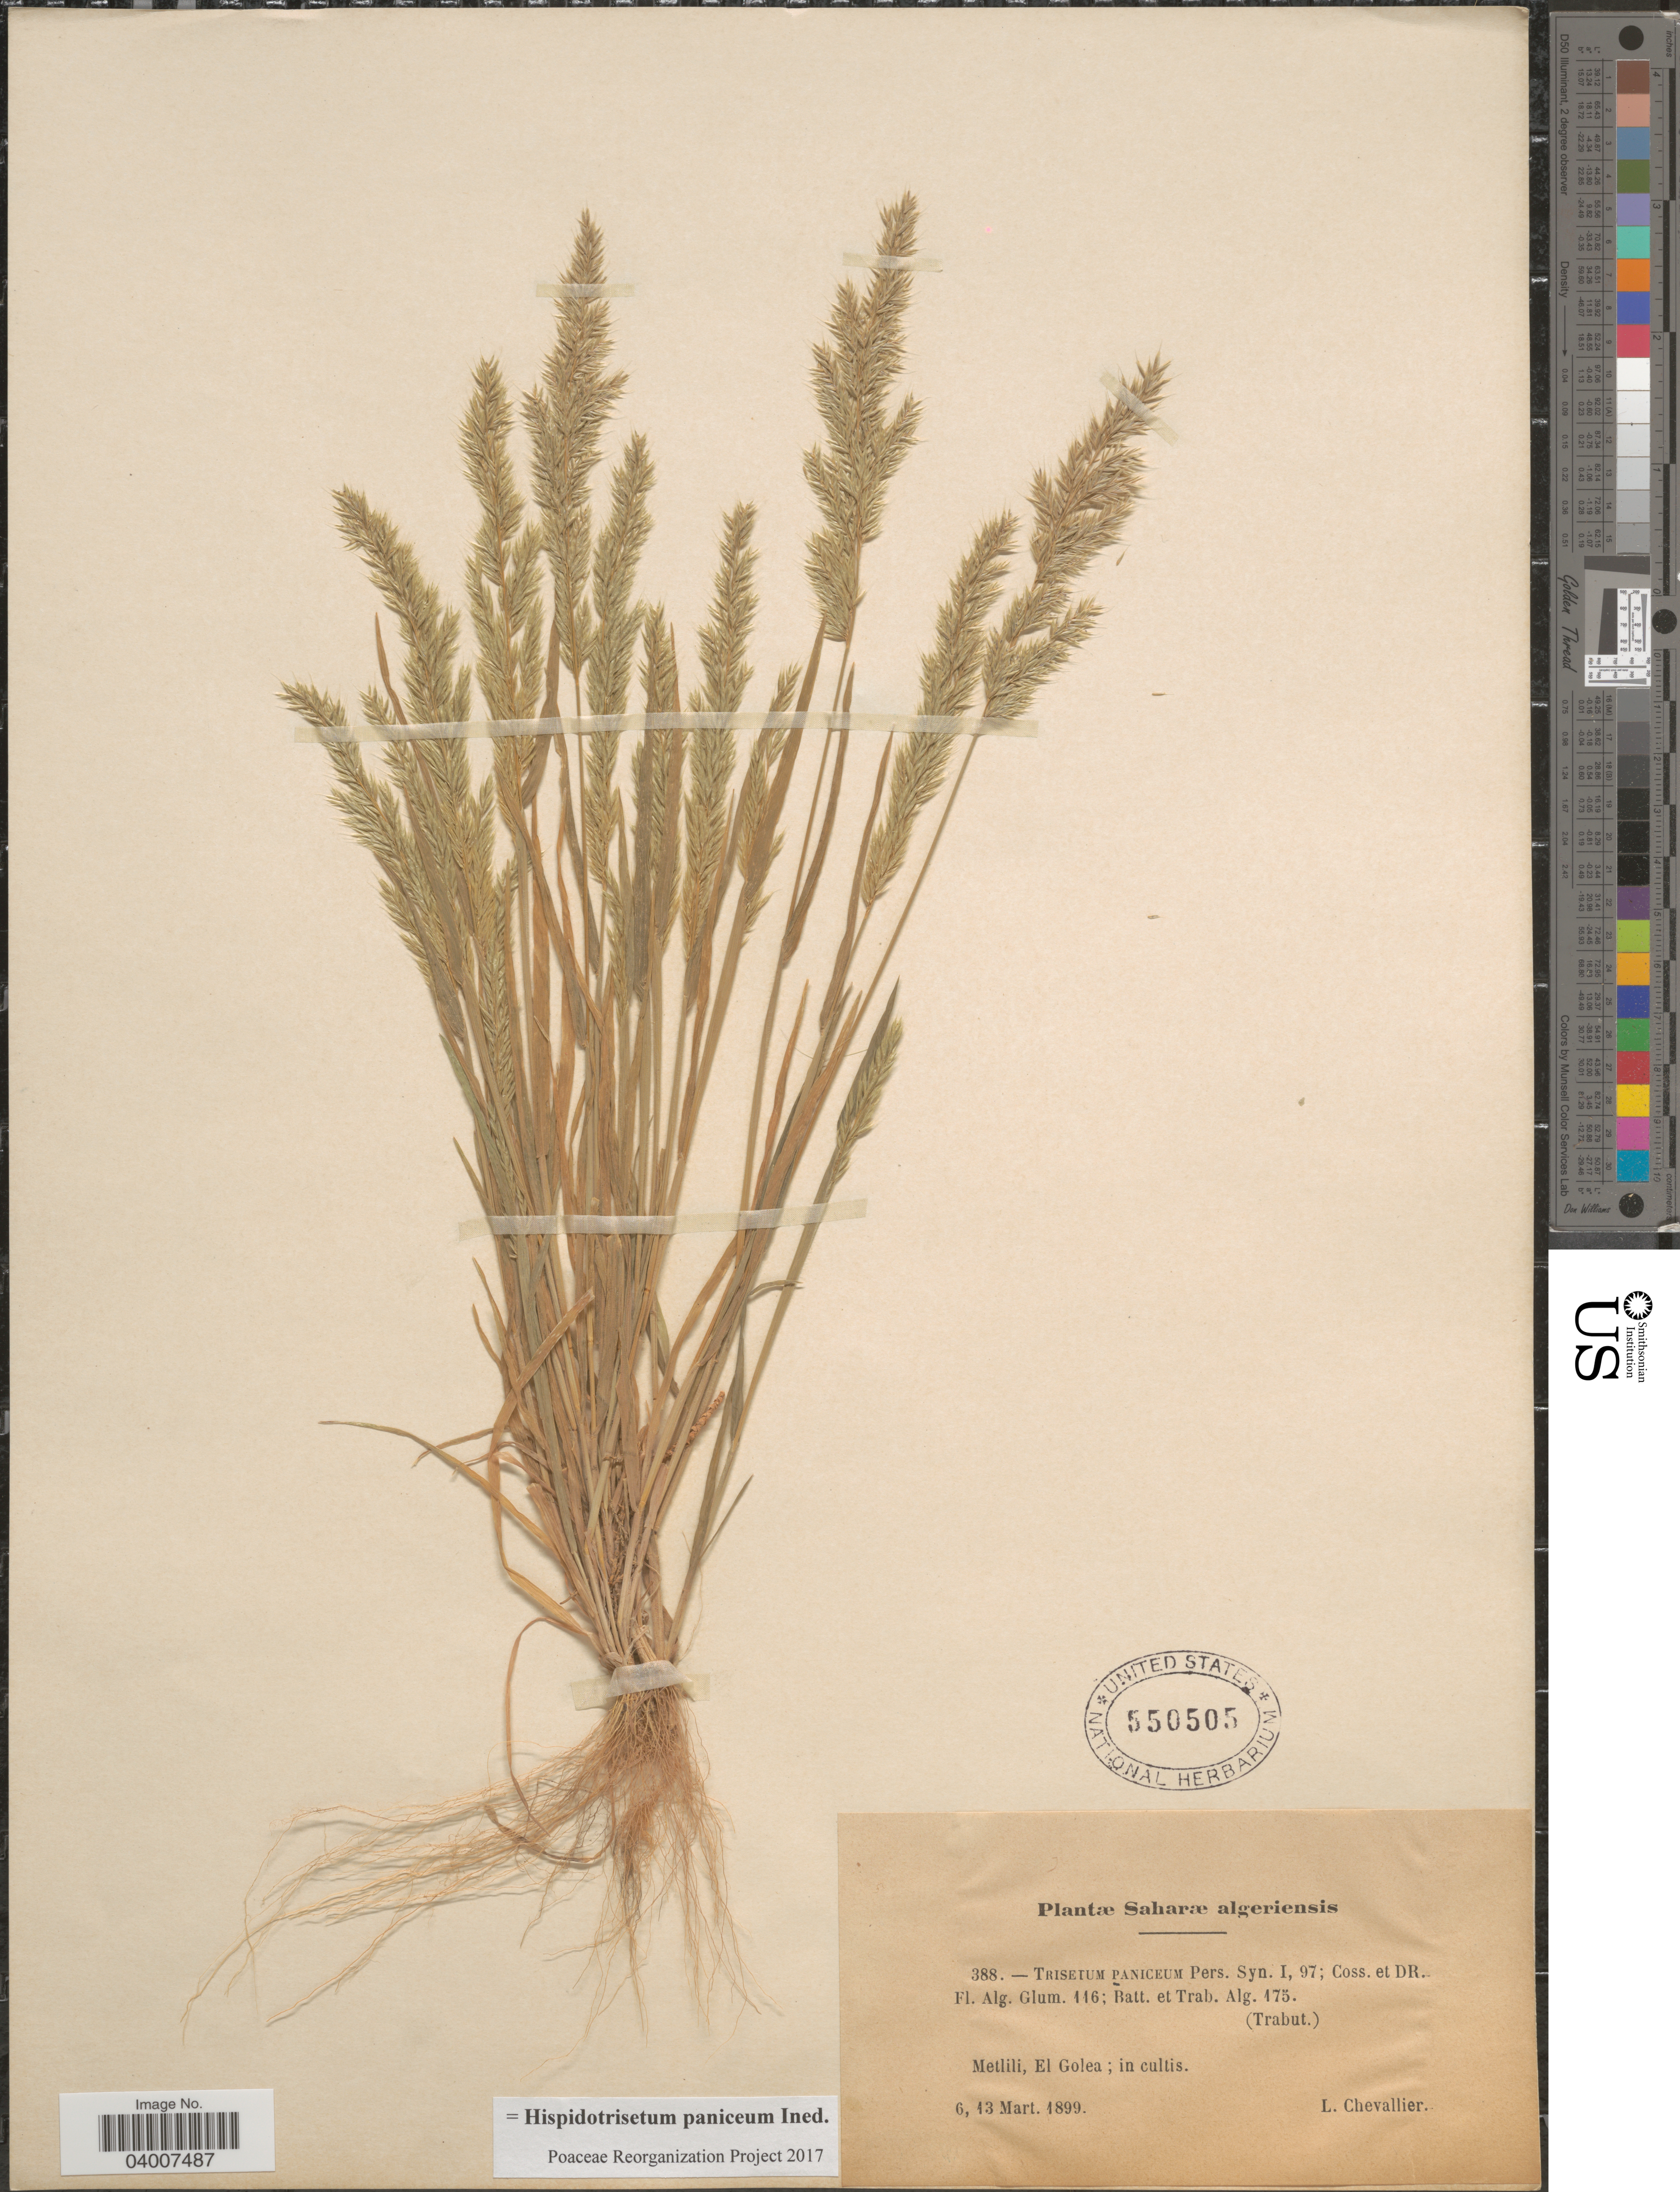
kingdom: Plantae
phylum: Tracheophyta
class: Liliopsida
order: Poales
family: Poaceae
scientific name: Hispidotrisetum paniceum ined.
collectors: L. Chevallier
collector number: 388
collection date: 1899-03-06/1899-03-13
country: Algeria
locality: Metlili, El Golea.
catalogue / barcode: US 550505